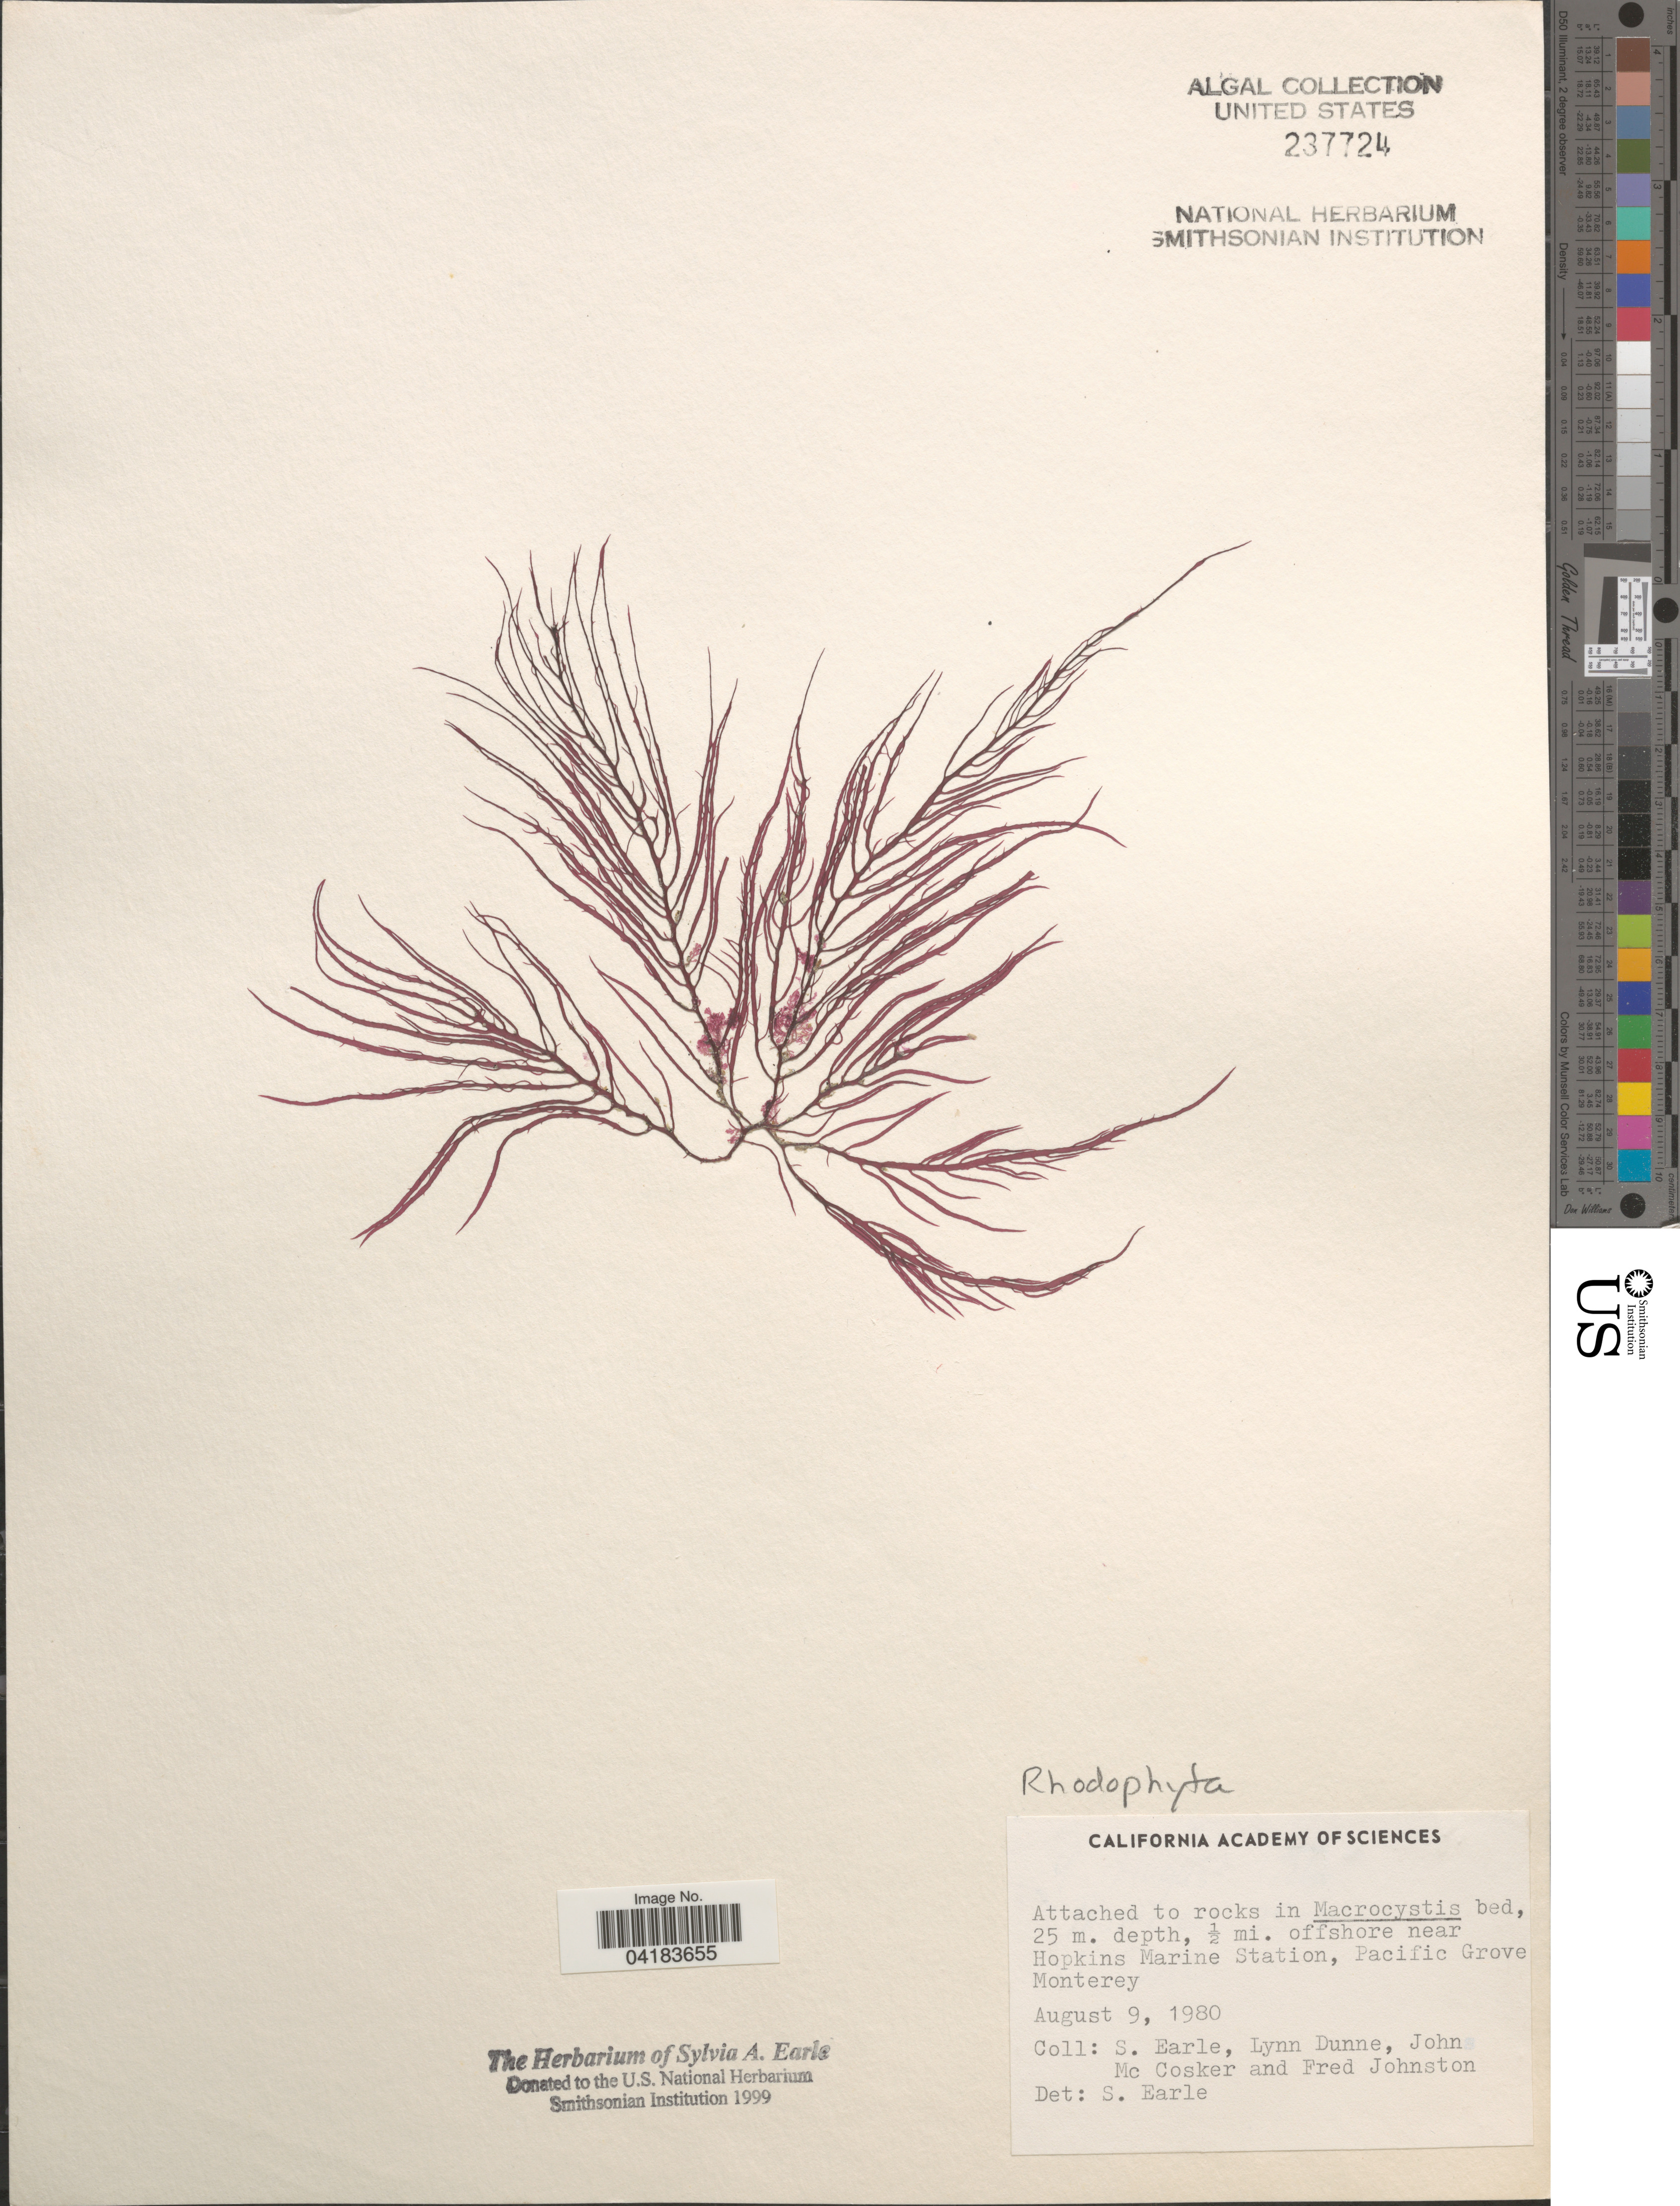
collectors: S. A. Earle, L. Dunne, J. McCosker & F. Johnston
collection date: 1980-08-09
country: United States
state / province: California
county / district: Monterey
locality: Offshore near Hopkins Marine Station, Pacific Grove Monterey.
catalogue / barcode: US 237724